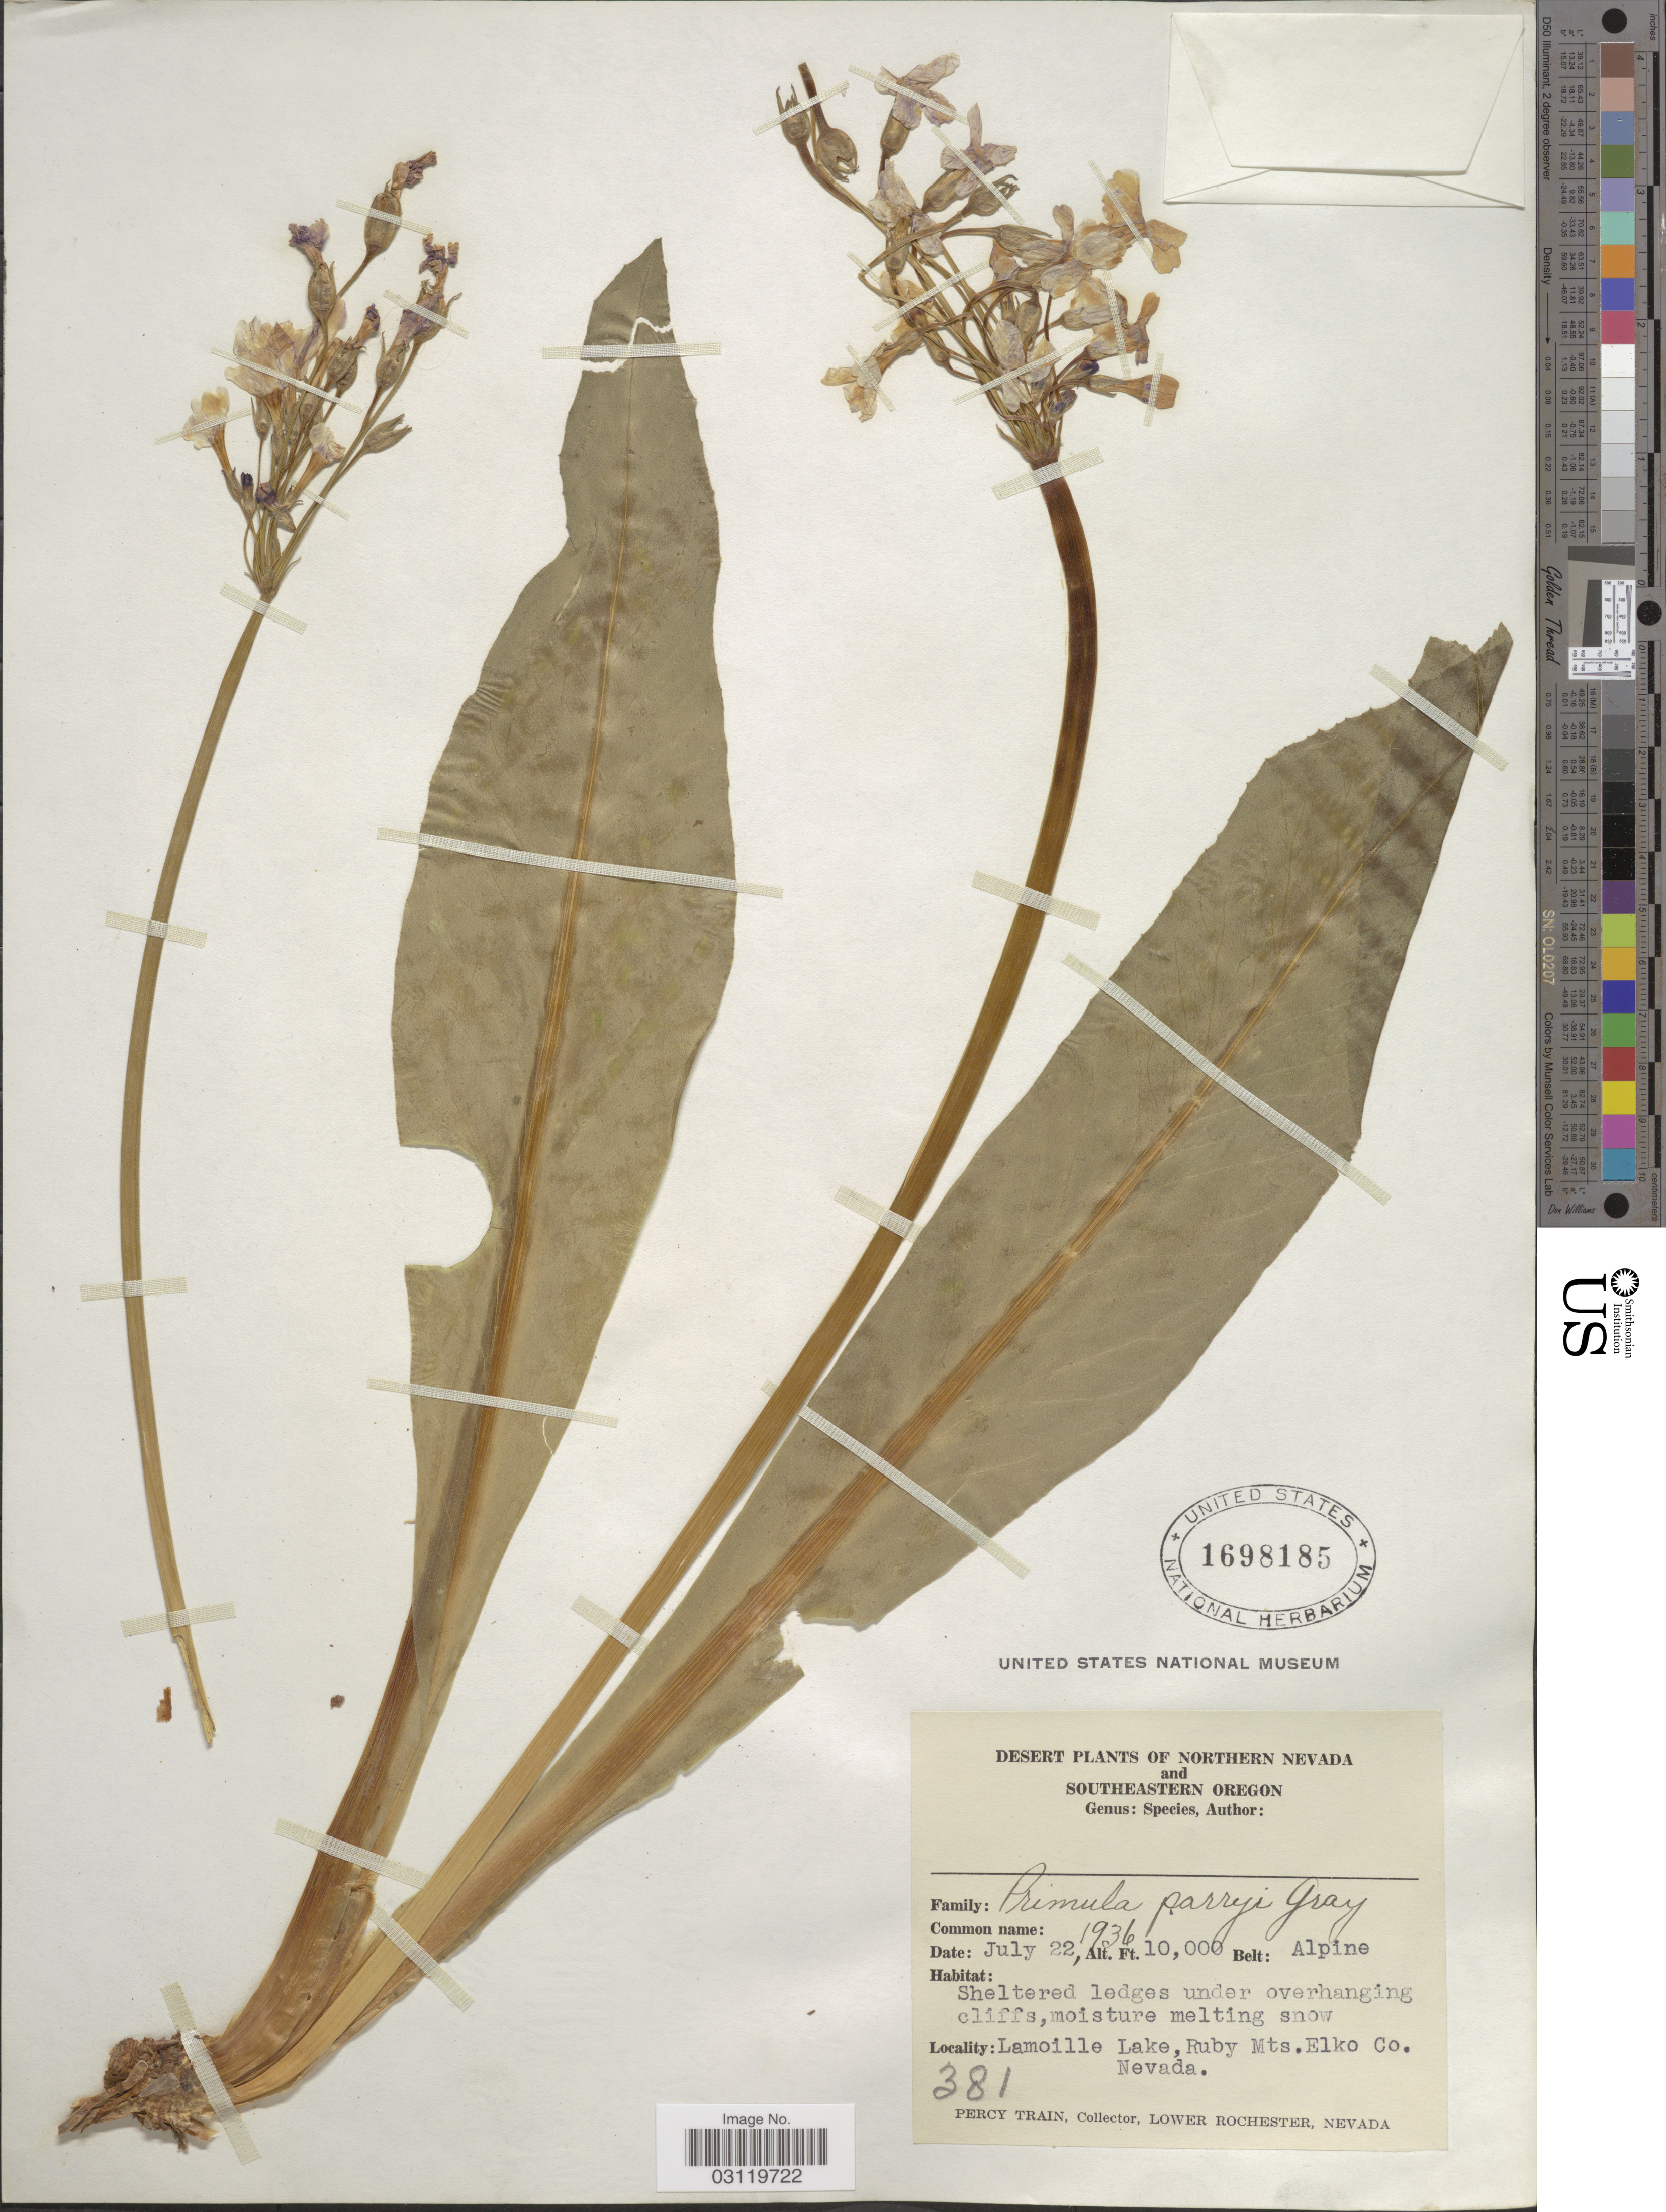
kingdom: Plantae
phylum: Tracheophyta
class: Magnoliopsida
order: Ericales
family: Primulaceae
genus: Primula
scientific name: Primula parryi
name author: A. Gray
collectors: P. Train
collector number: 381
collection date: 1936-07-22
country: United States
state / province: Nevada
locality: Northern Nevada, Lamoille Lake, Ruby Mts. Elko Co.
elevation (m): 3048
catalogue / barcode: US 1698185